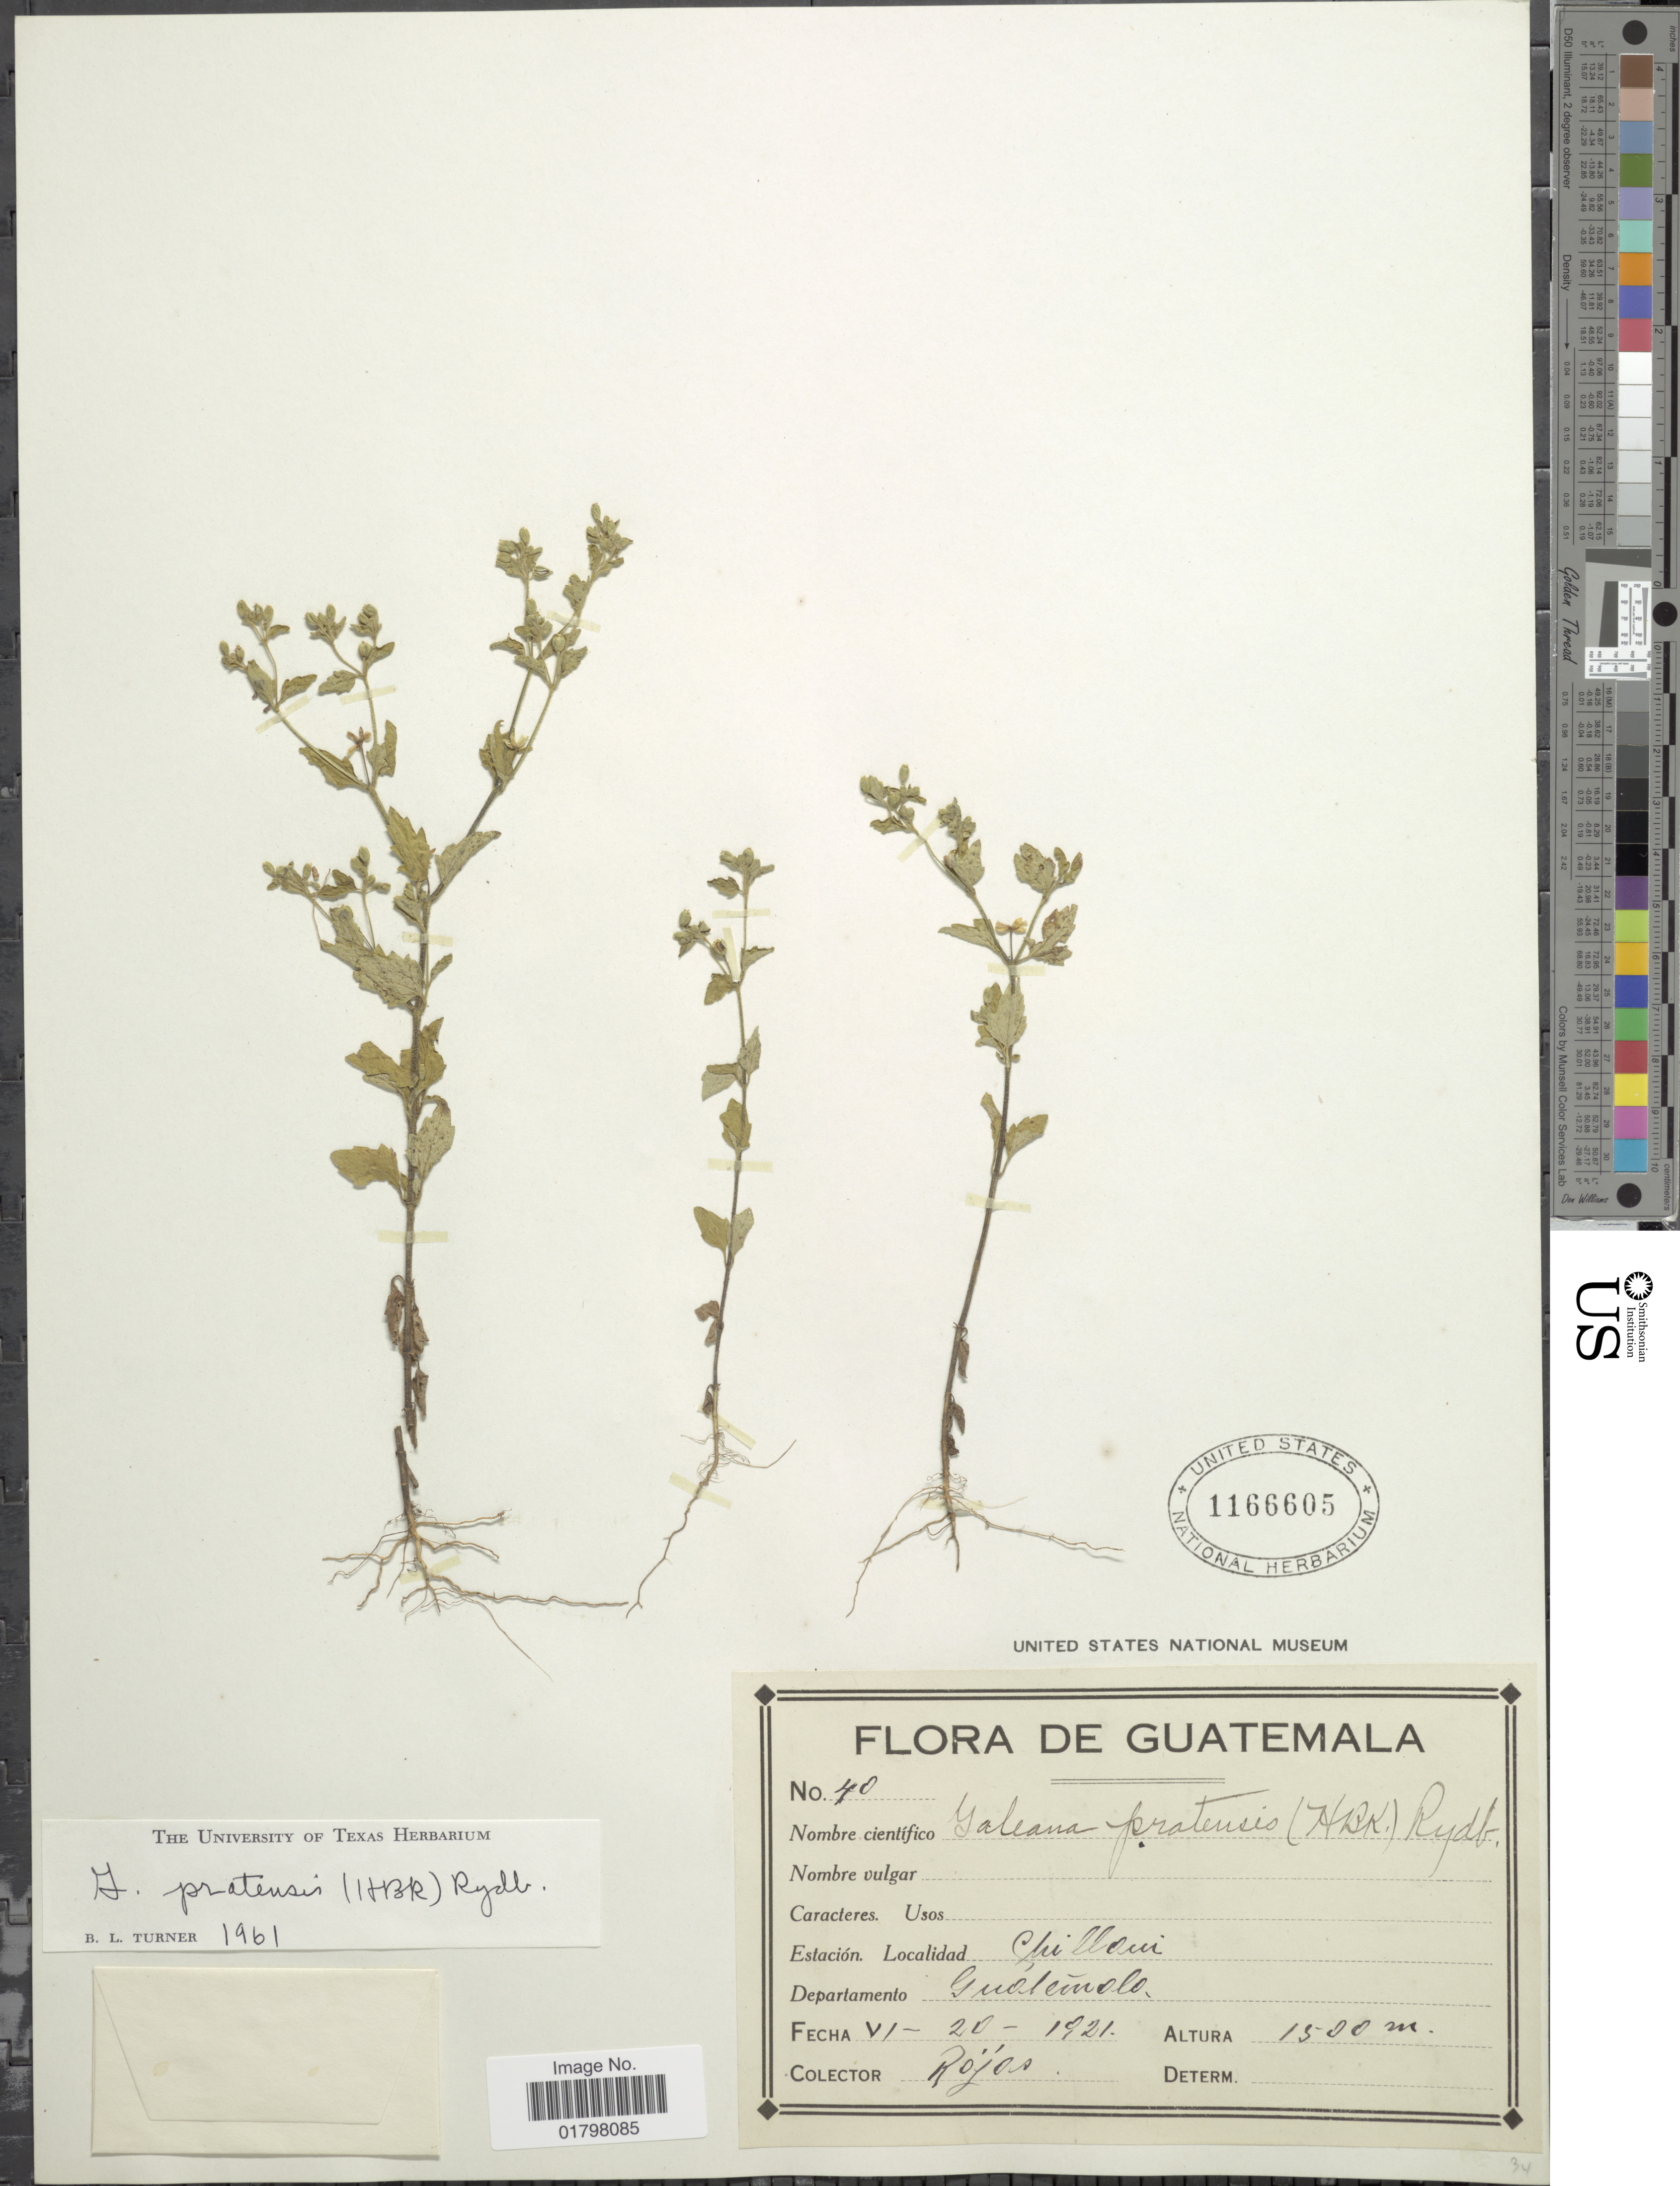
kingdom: Plantae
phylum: Tracheophyta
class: Magnoliopsida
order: Asterales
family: Asteraceae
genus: Galeana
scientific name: Galeana pratensis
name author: (Kunth) Rydb.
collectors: Rójos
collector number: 40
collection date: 1921-06-20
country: Guatemala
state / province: Guatemala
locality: Estación Chilloni. Departamento Guatemala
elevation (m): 1500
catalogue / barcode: US 1166605